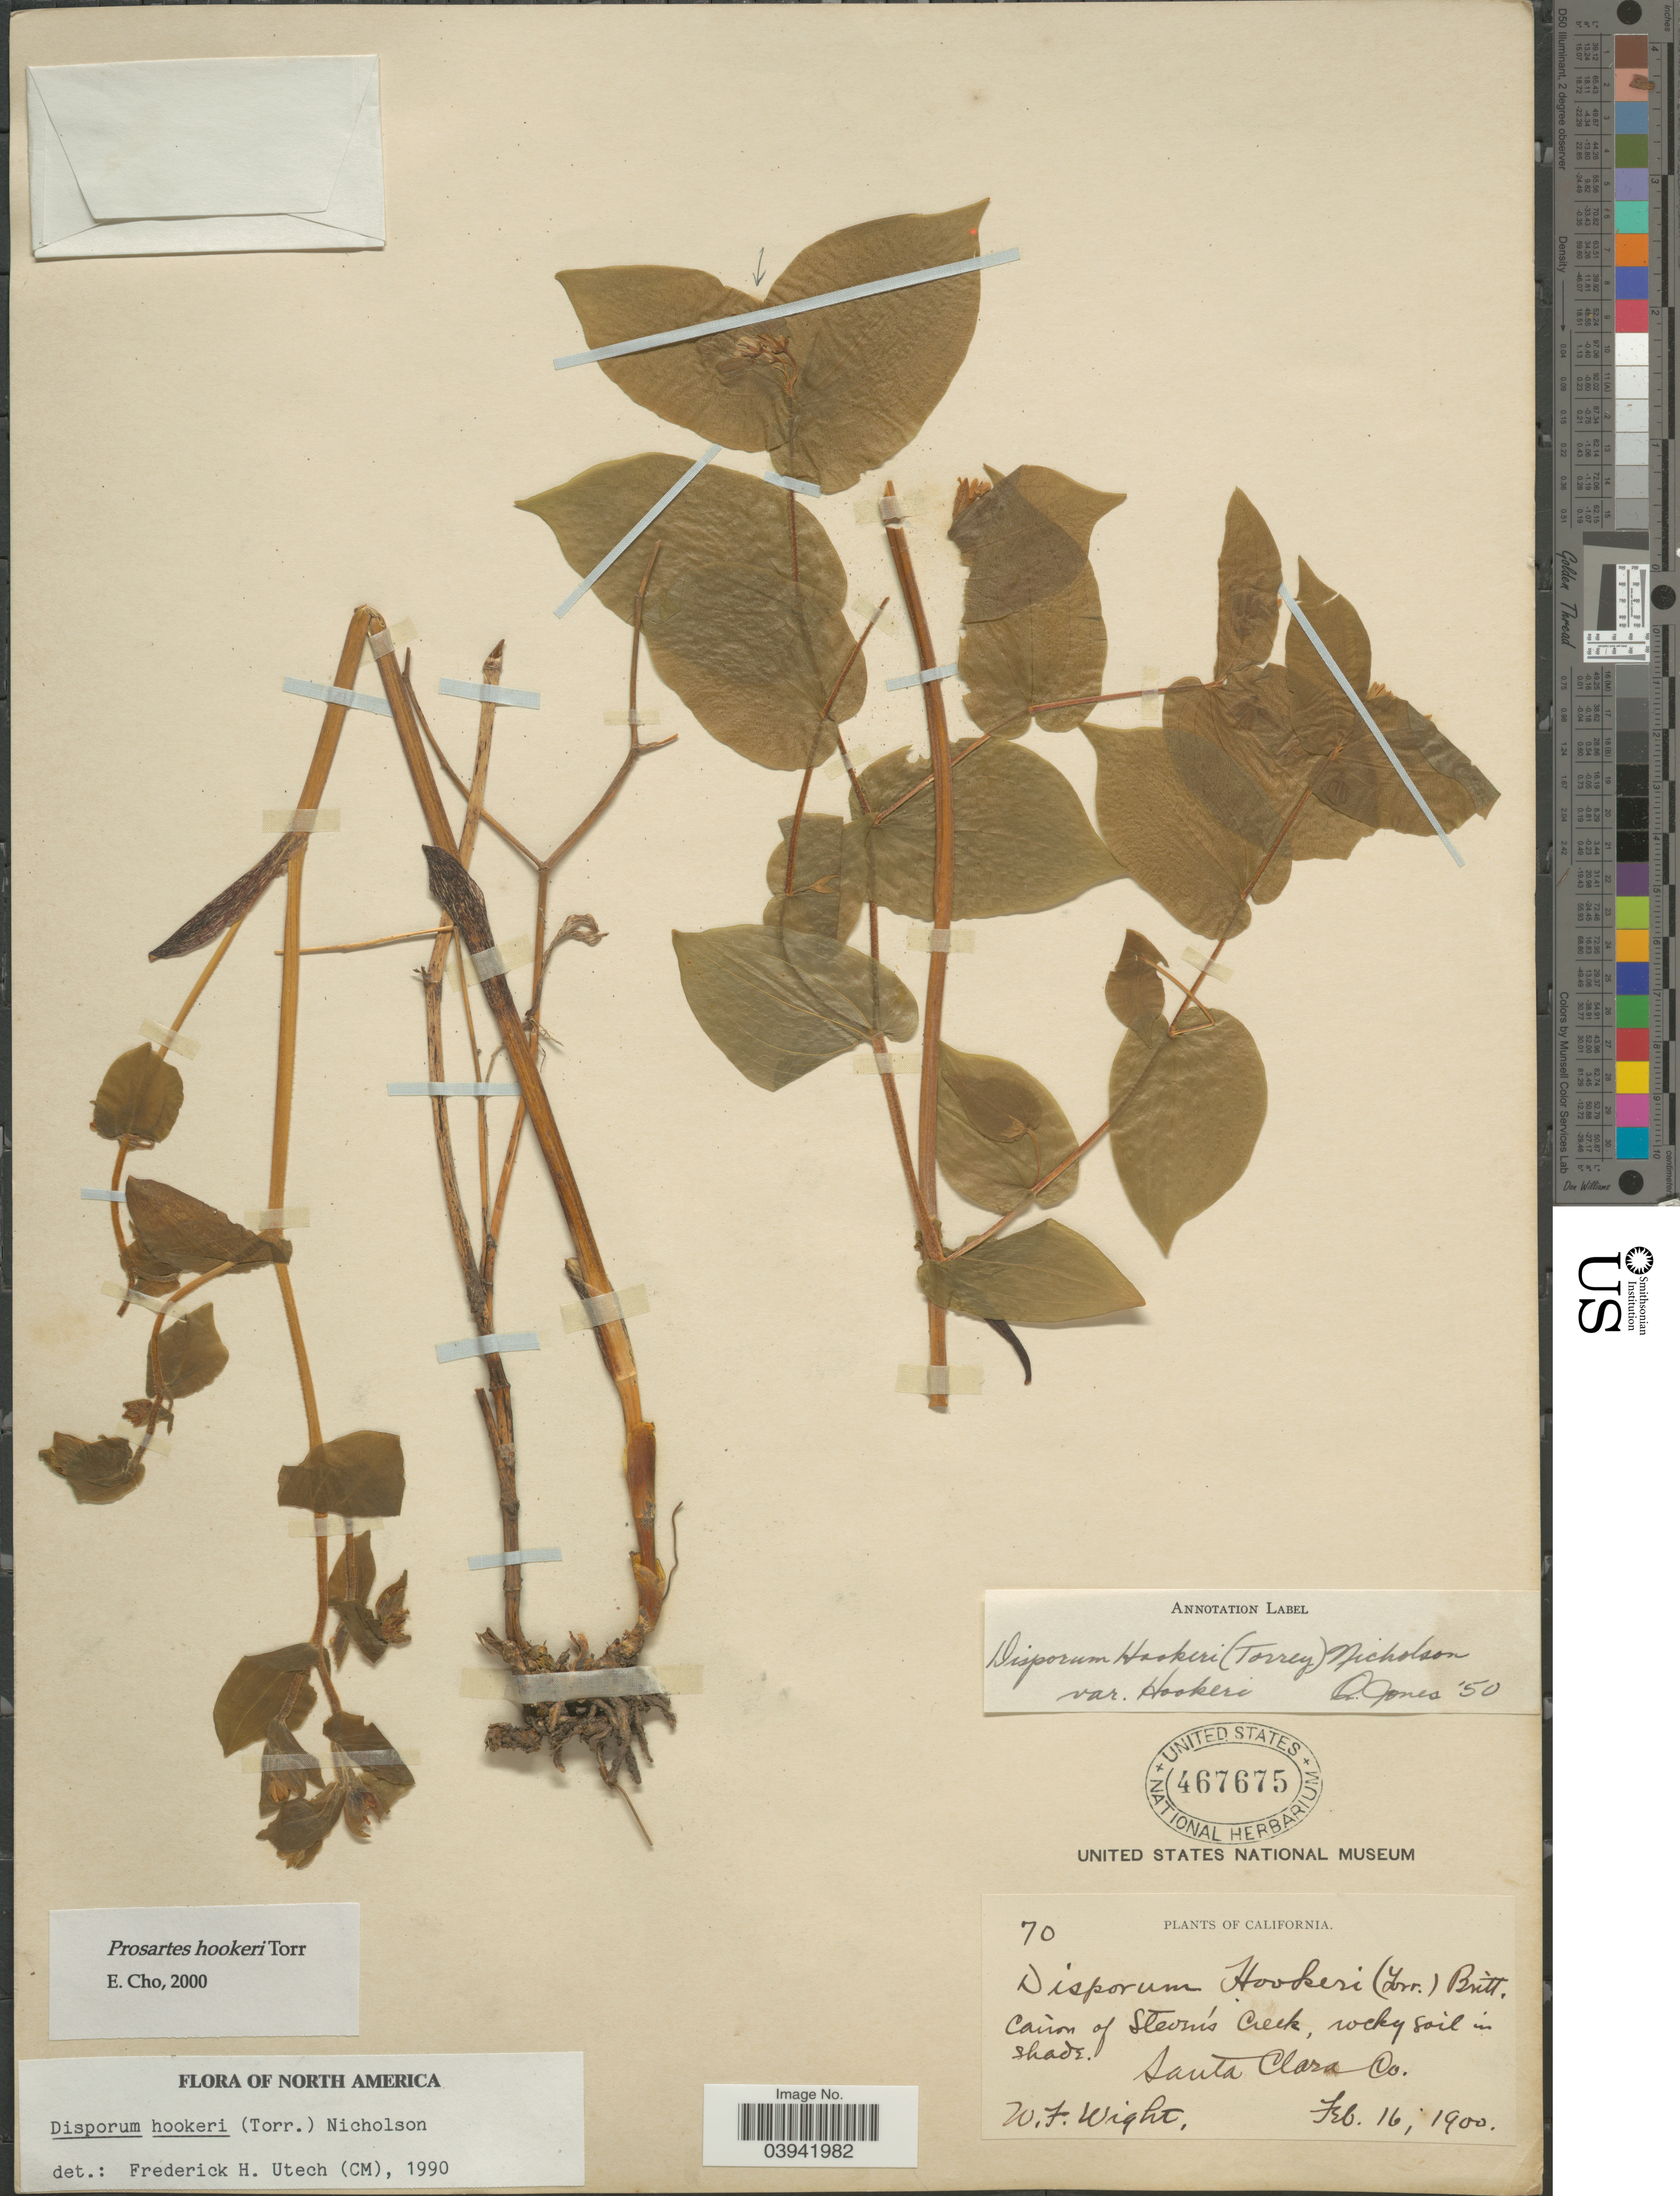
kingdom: Plantae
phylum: Tracheophyta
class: Liliopsida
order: Liliales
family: Liliaceae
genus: Prosartes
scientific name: Prosartes hookeri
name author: Torr.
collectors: W. Wight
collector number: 70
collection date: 1900-02-16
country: United States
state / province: California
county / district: Santa Clara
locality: Cañon of Steven's Creek. Santa Clara Co.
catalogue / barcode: US 467675